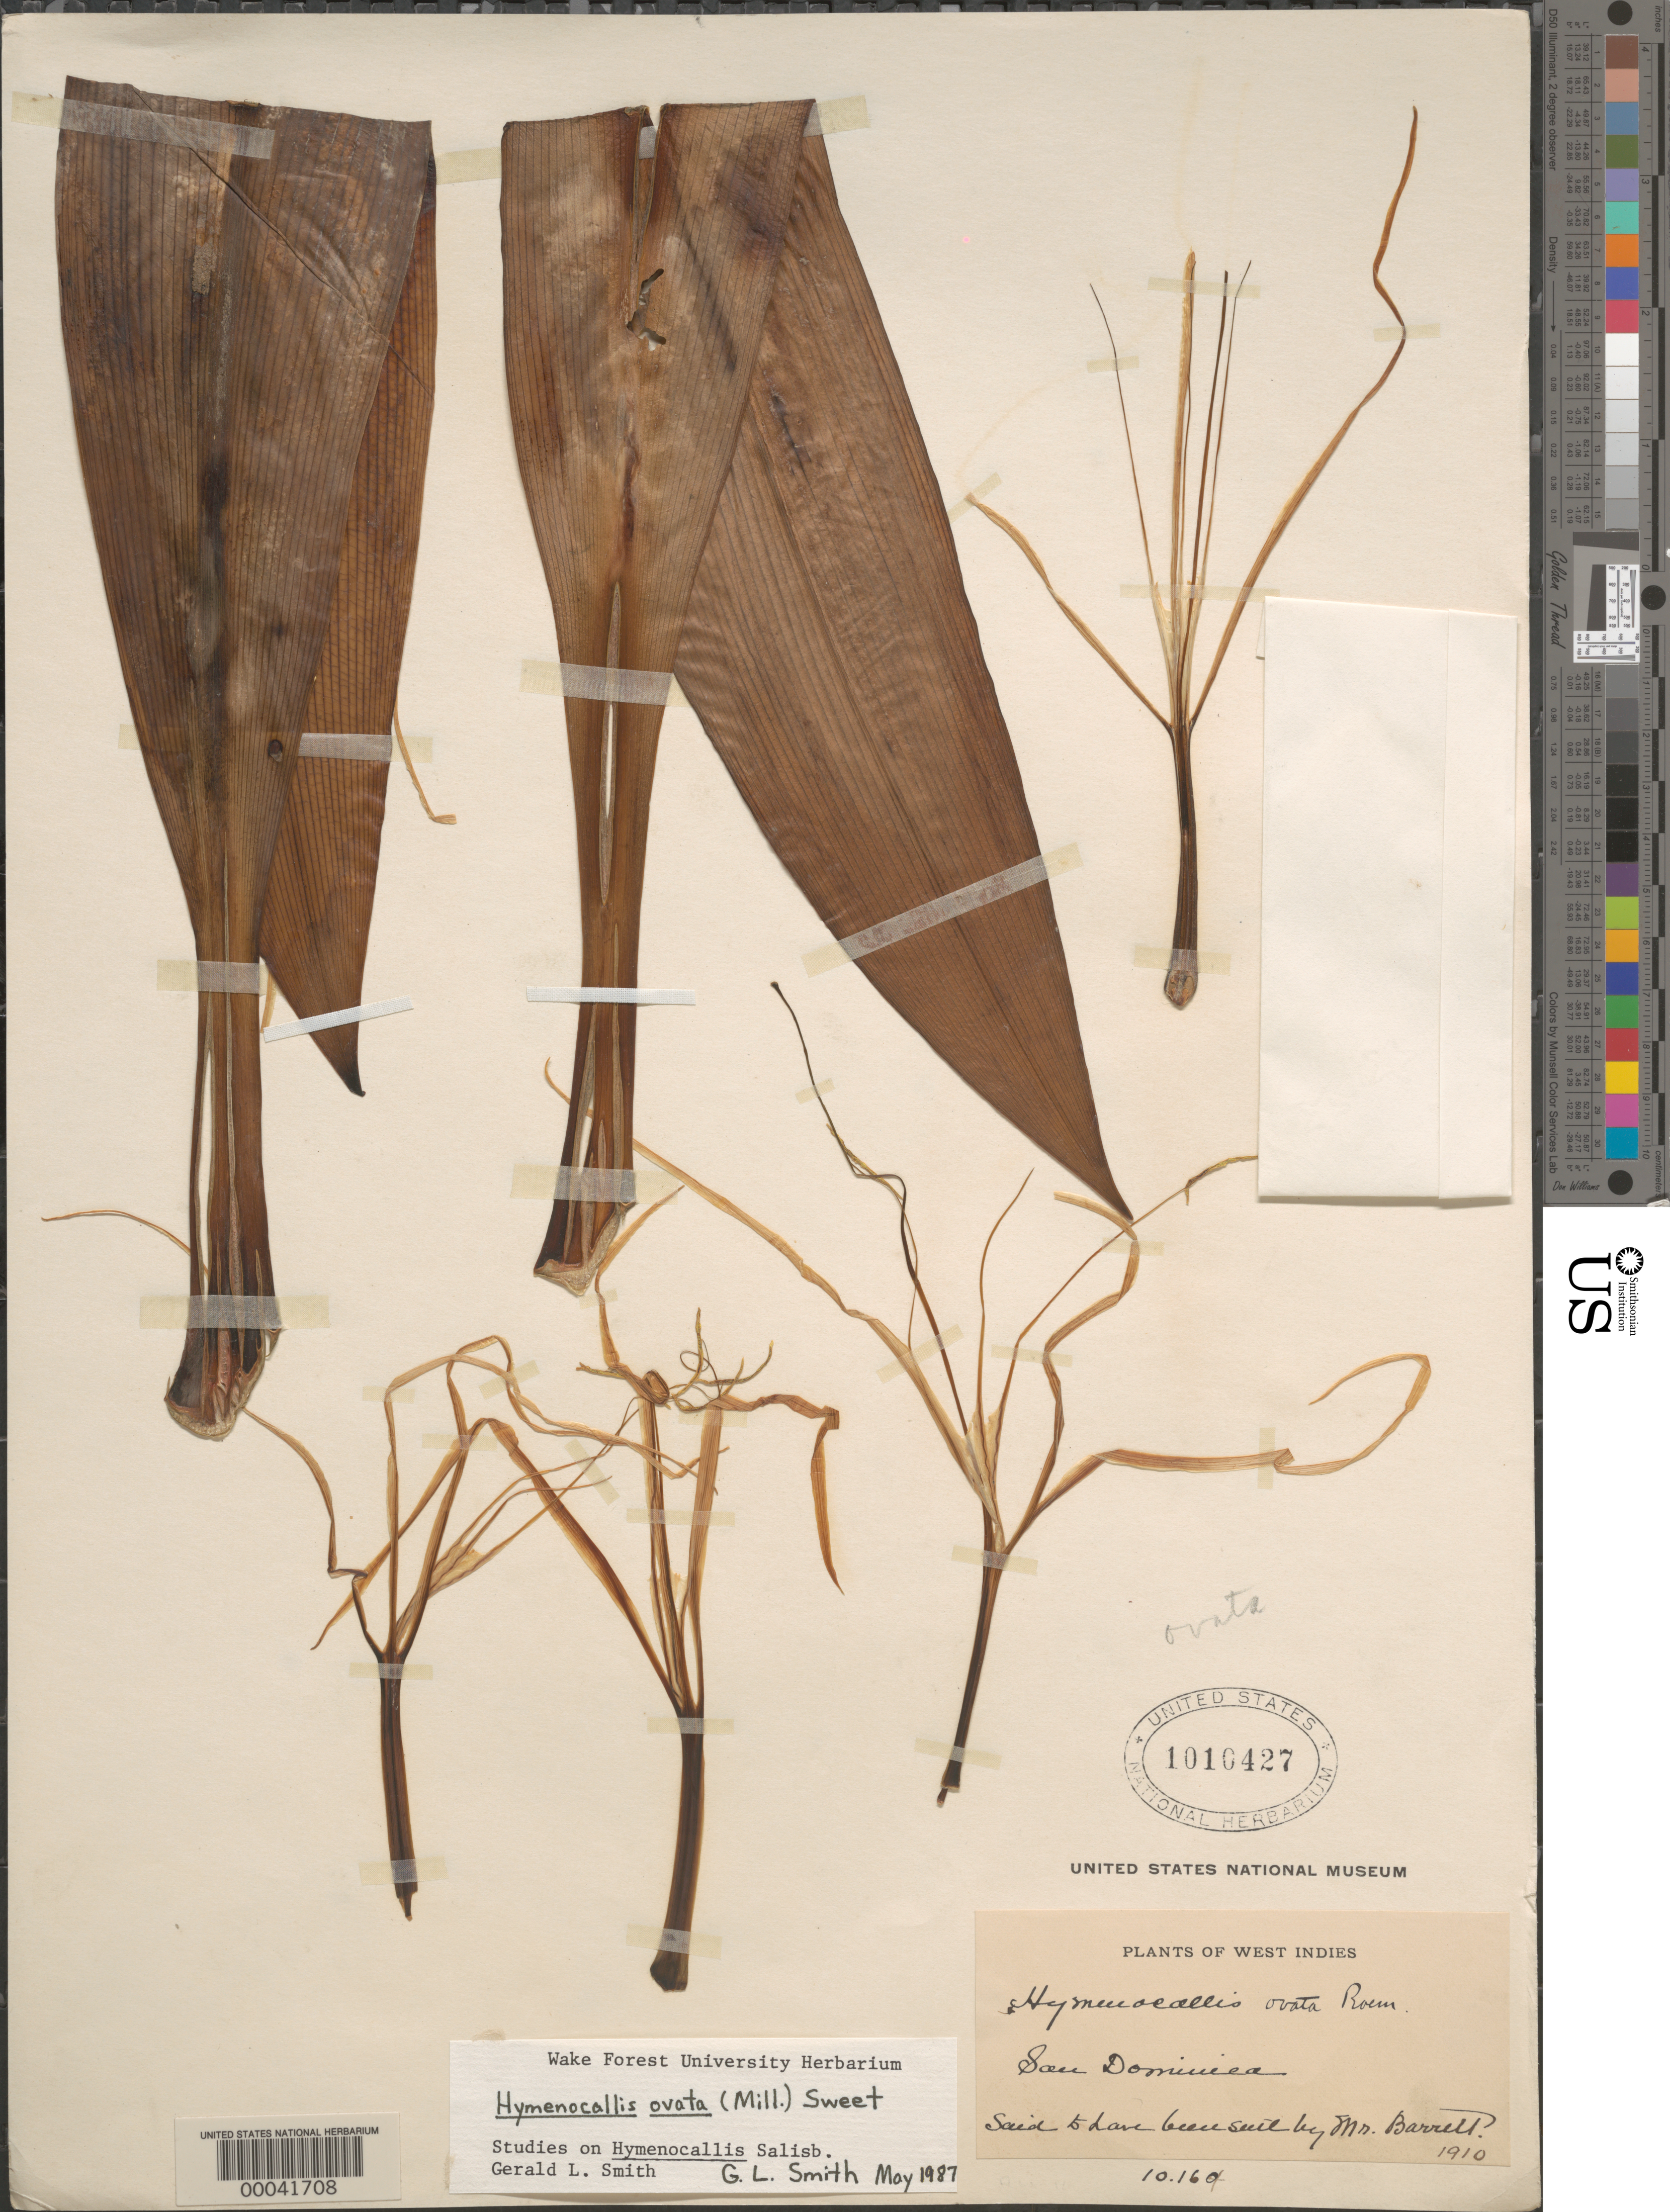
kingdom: Plantae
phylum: Tracheophyta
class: Liliopsida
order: Asparagales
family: Amaryllidaceae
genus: Hymenocallis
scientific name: Hymenocallis ovata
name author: (Mill.) M. Roem.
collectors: -. Barrett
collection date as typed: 1910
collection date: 1910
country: Dominica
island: Dominica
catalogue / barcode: US 1010427